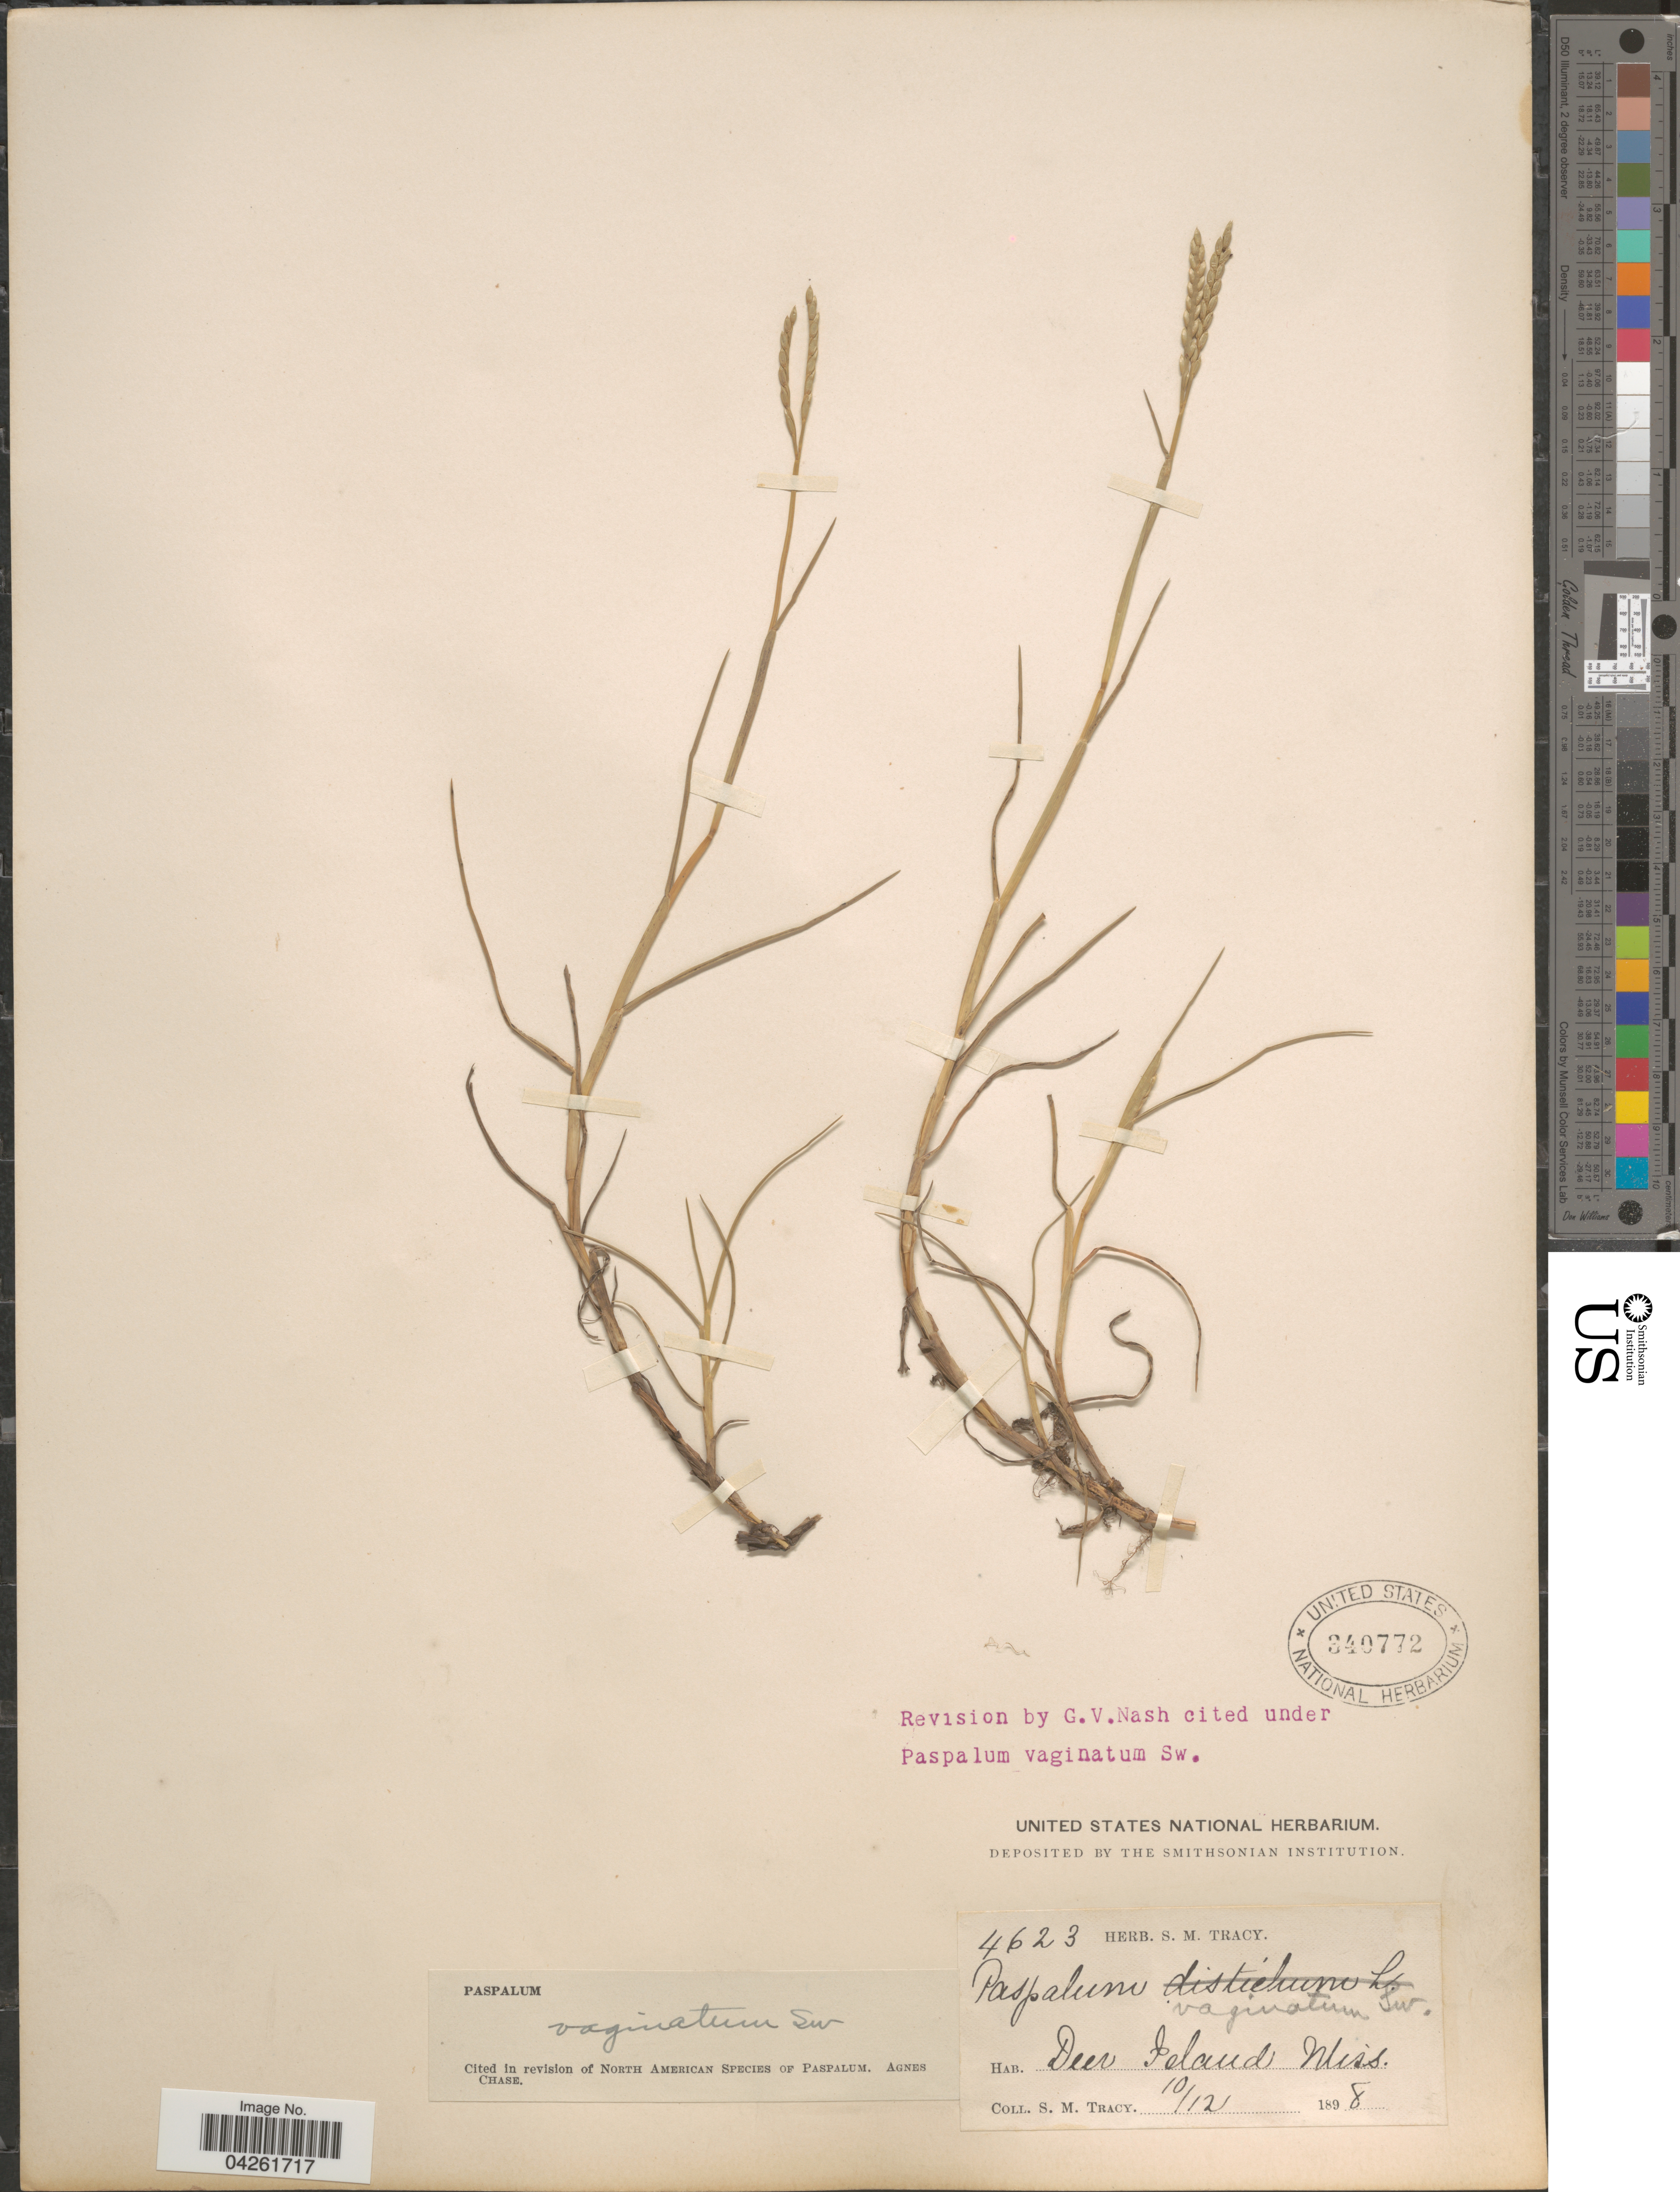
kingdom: Plantae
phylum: Tracheophyta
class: Liliopsida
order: Poales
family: Poaceae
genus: Paspalum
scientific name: Paspalum distichum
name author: L.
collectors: S. M. Tracy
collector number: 4623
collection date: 1898-10-12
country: United States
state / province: Mississippi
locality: Deer Island.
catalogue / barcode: US 340772